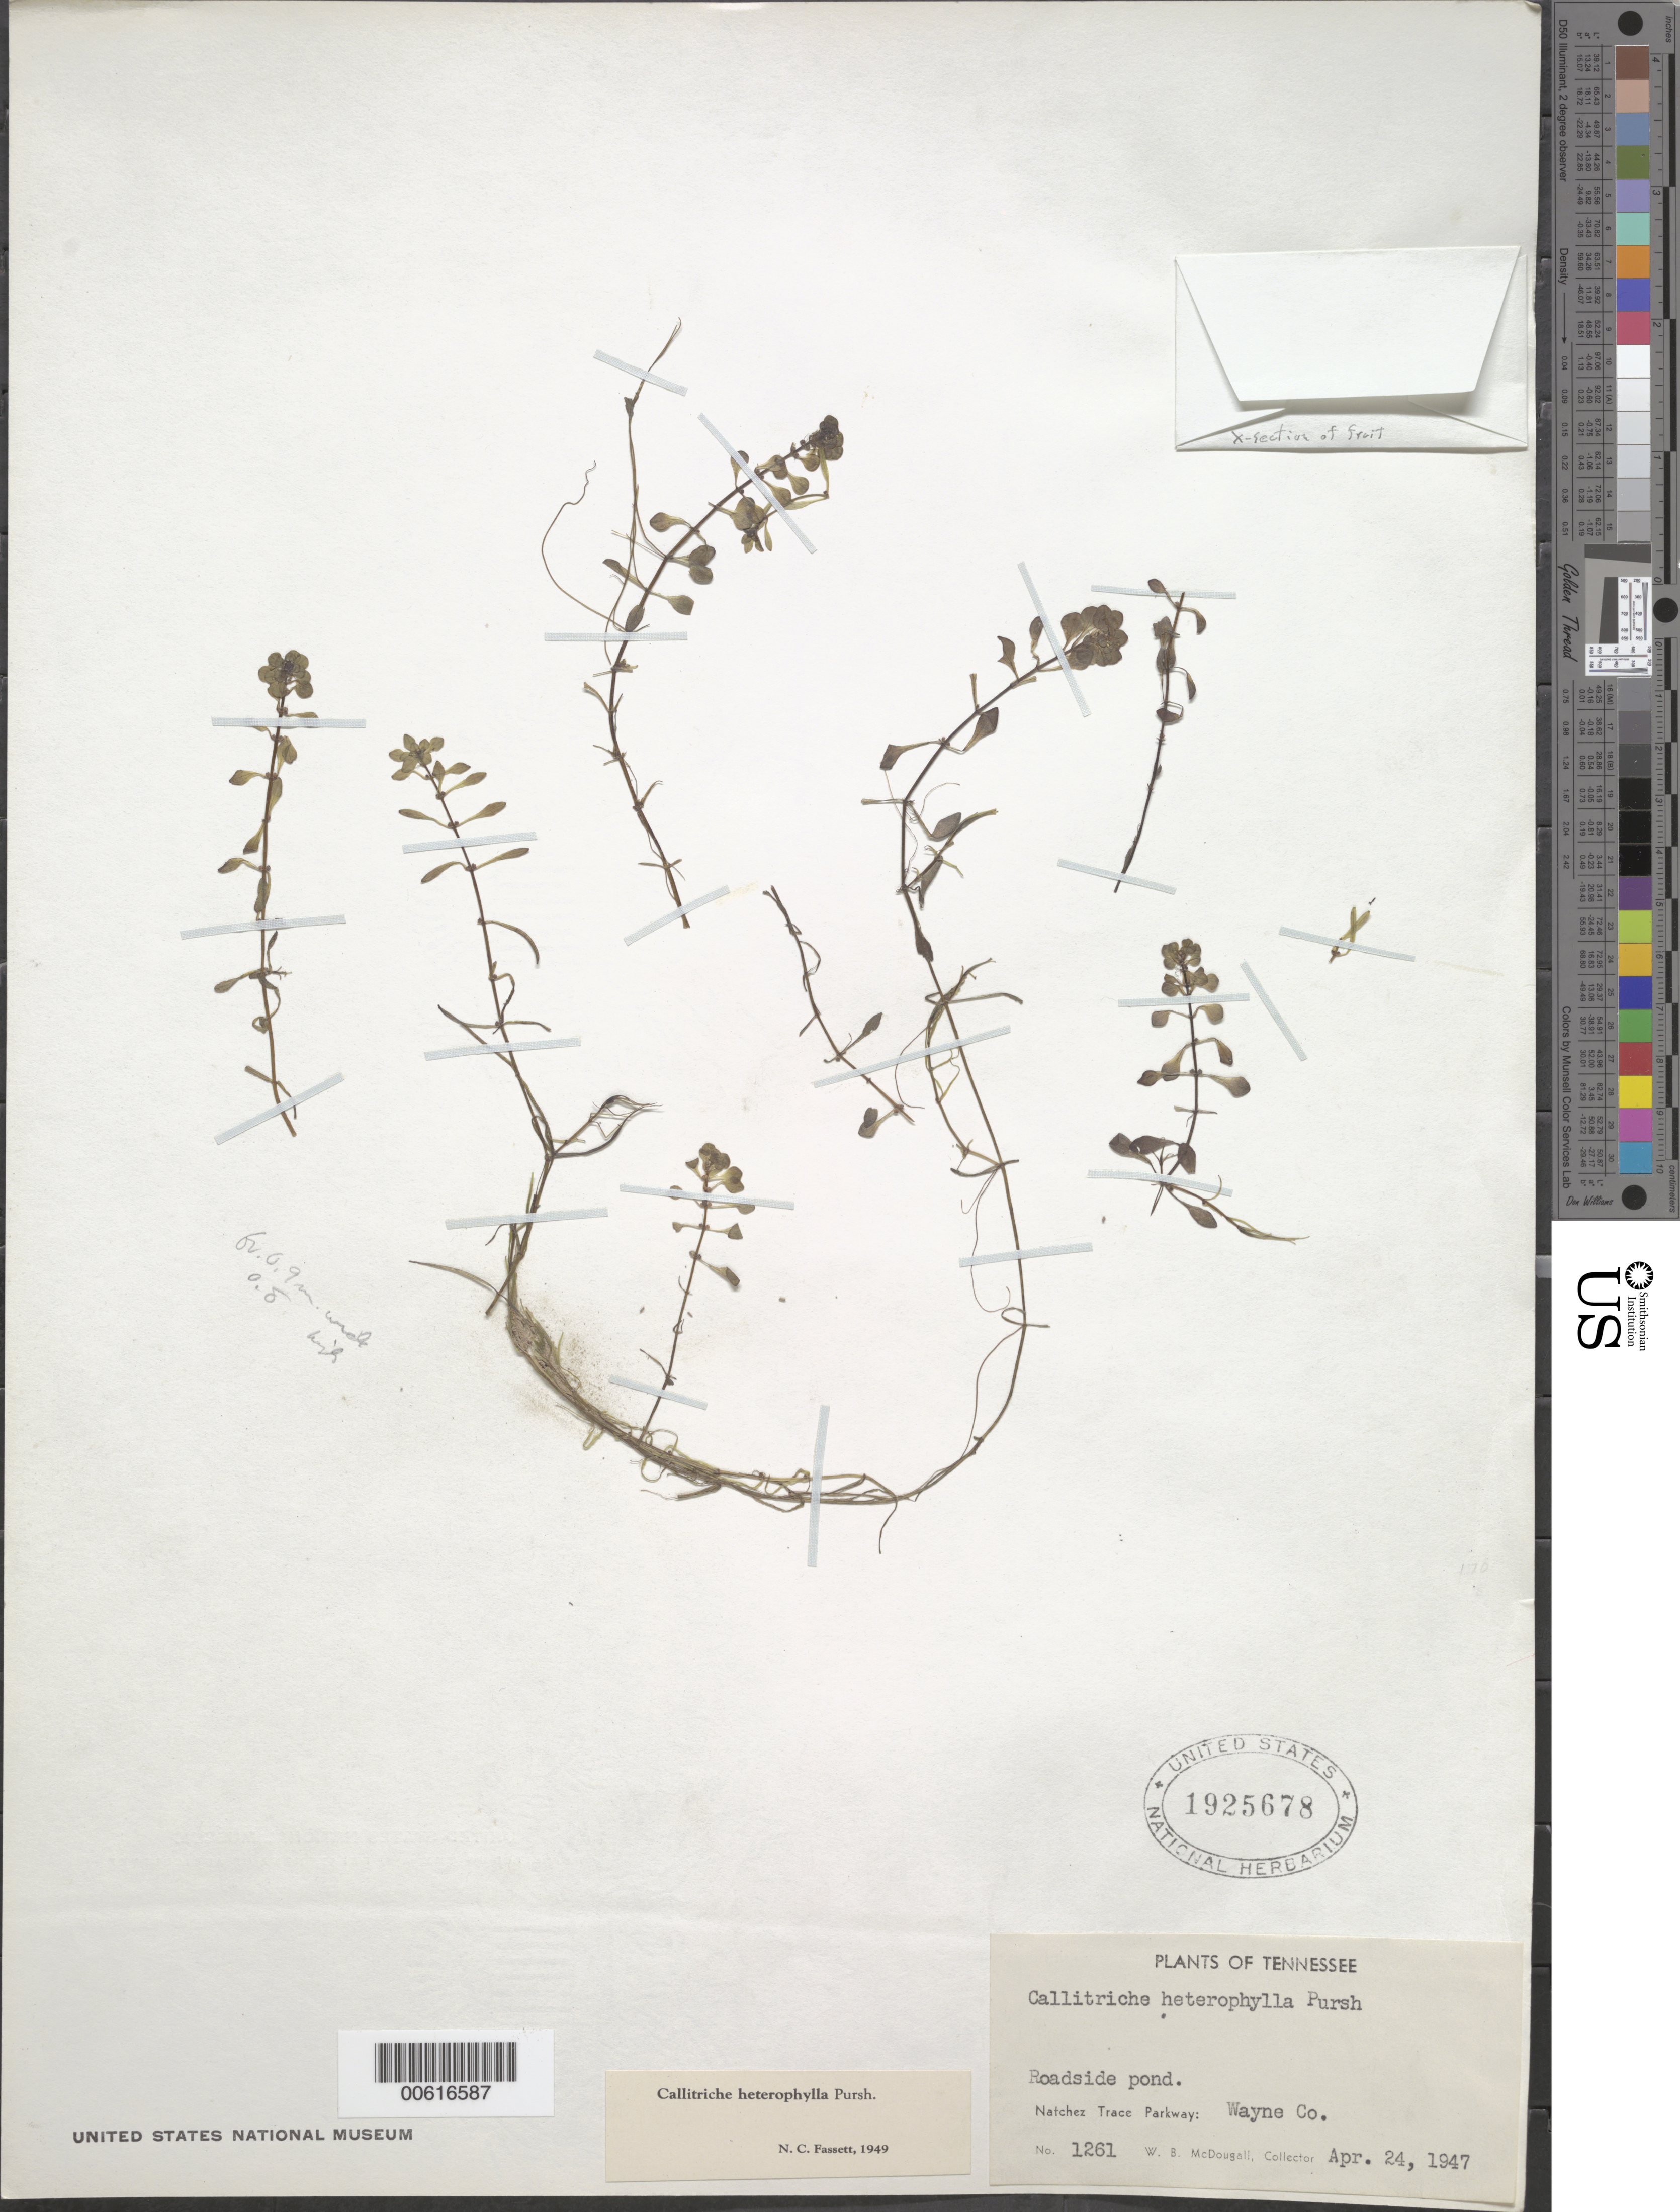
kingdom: Plantae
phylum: Tracheophyta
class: Magnoliopsida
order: Lamiales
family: Plantaginaceae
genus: Callitriche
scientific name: Callitriche heterophylla Pursh emend. Darby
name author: Pursh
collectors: W. McDougall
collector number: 1261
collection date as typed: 24 Apr 1947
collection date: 1947-04-24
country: United States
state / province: Tennessee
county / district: Wayne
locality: Natchez Trace Parkway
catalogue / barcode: US 1925678